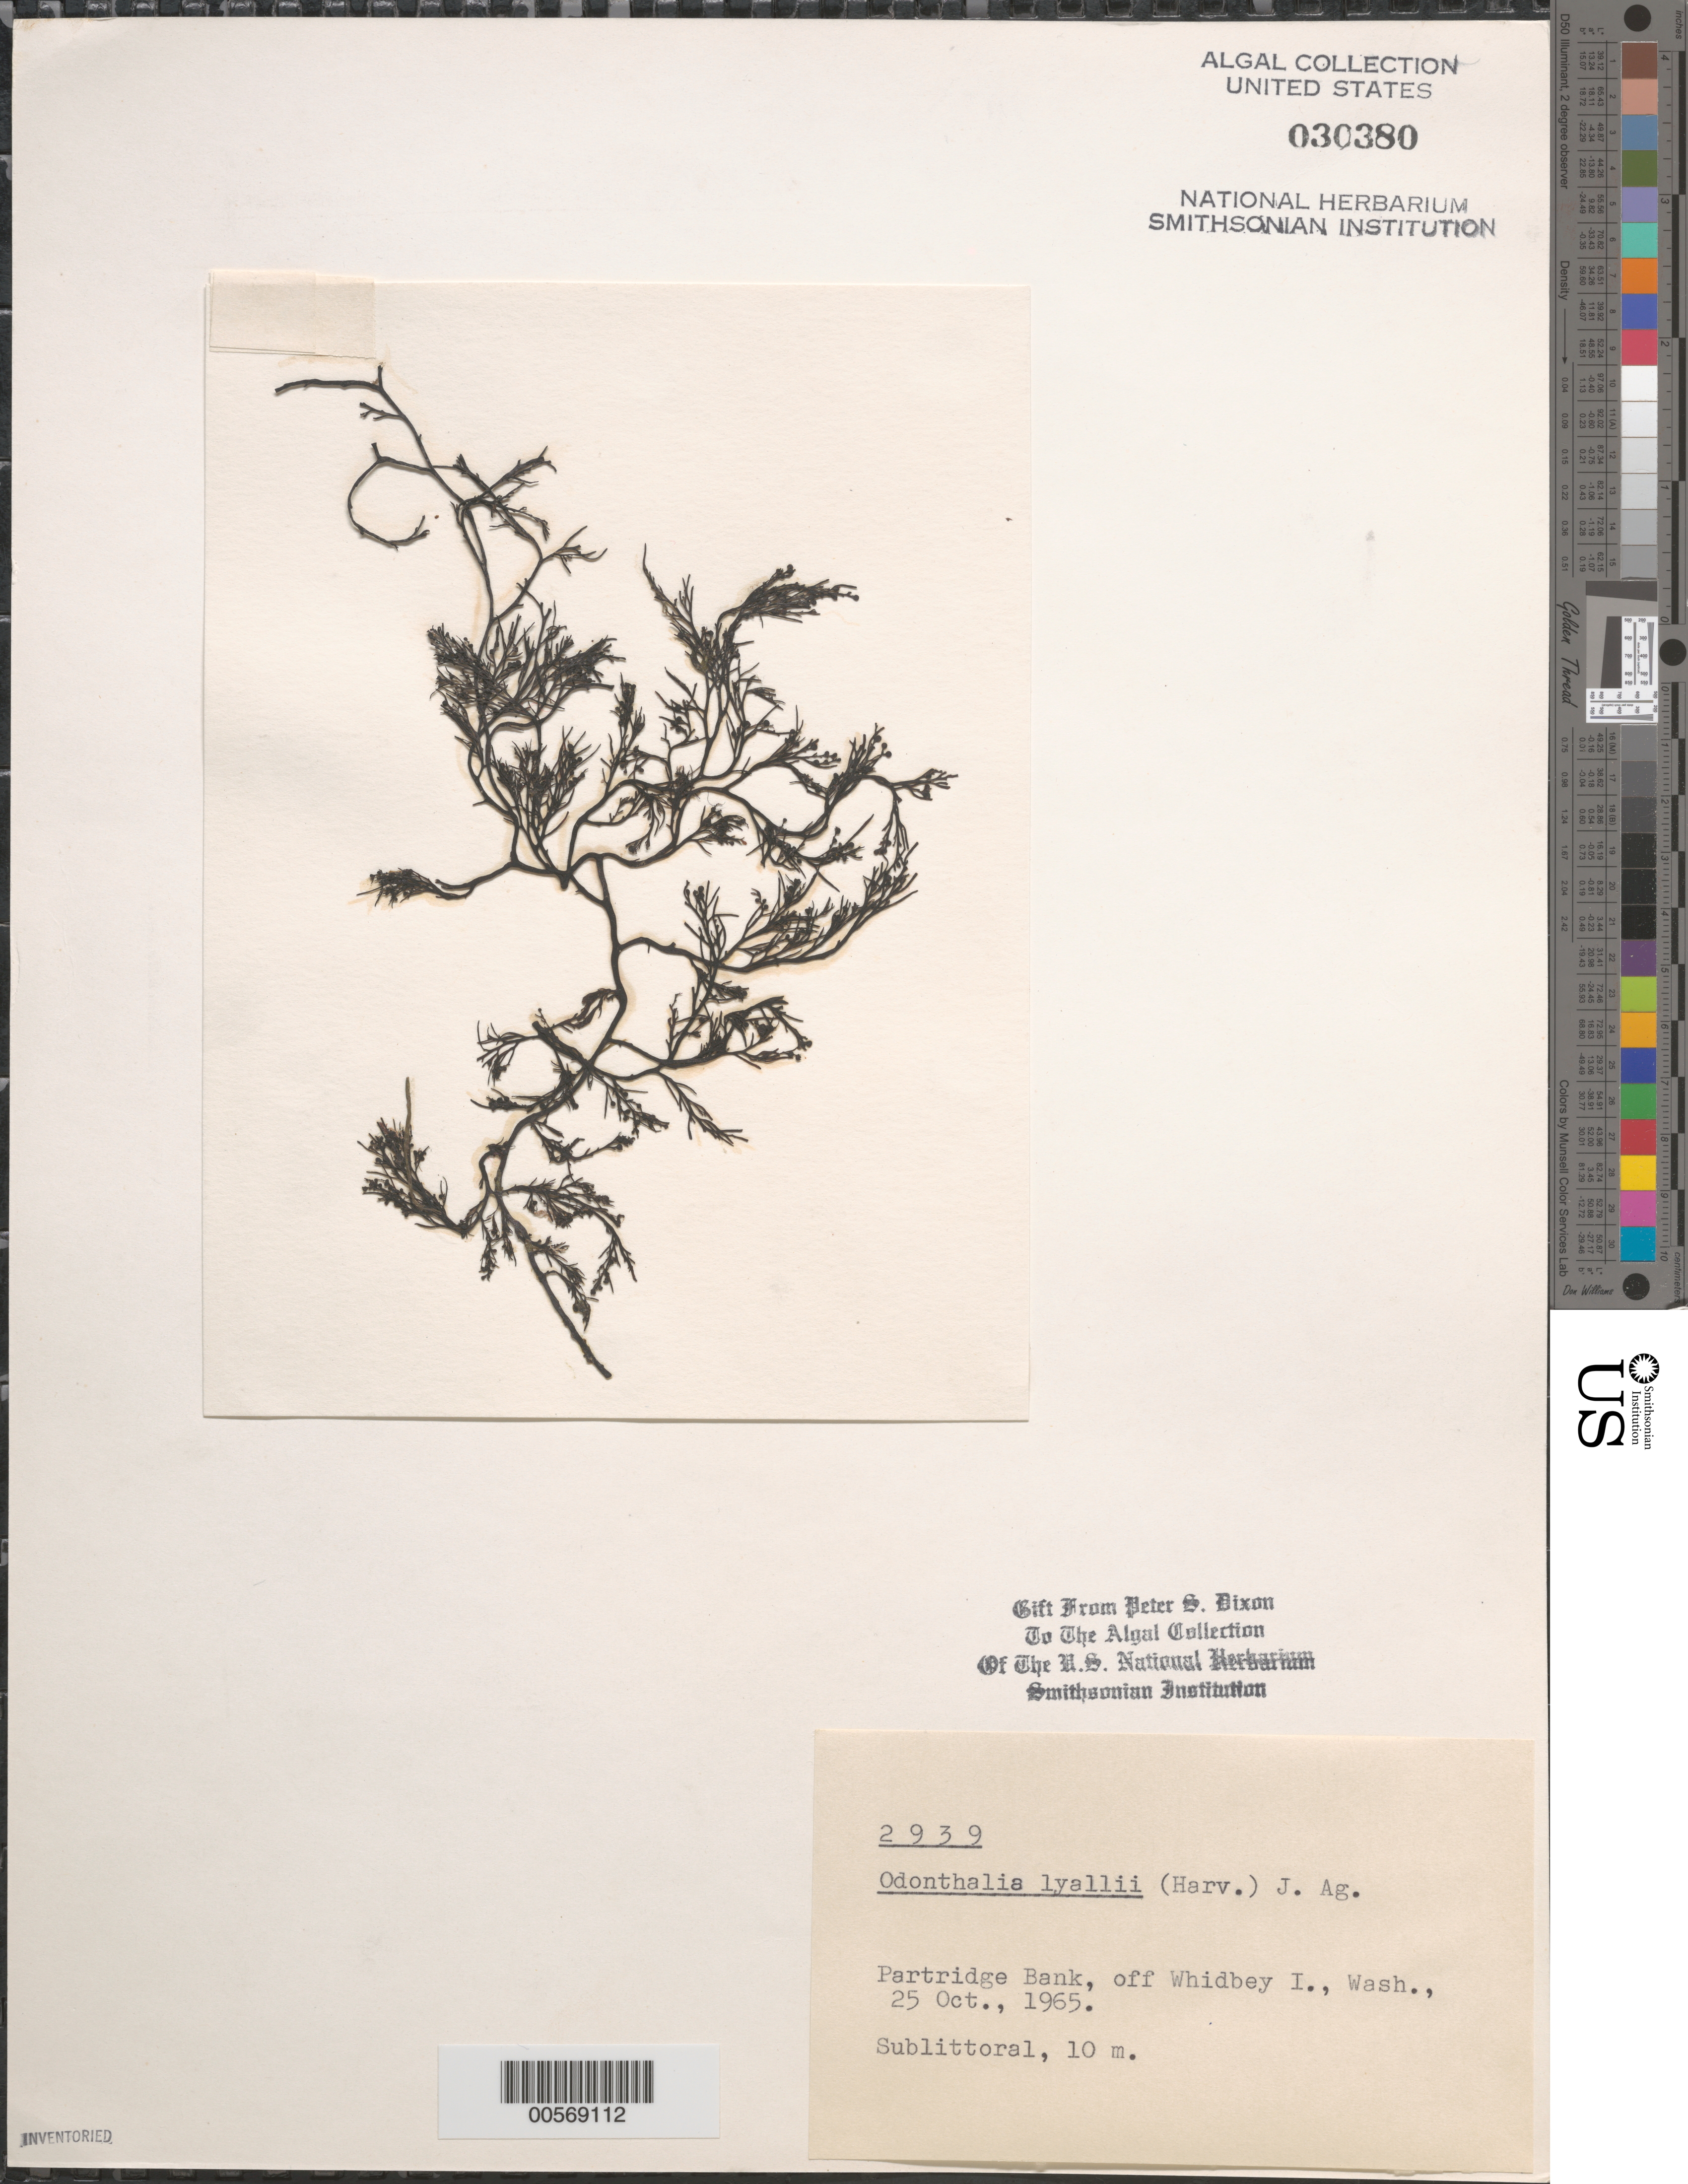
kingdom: Plantae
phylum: Rhodophyta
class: Florideophyceae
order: Ceramiales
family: Rhodomelaceae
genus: Odonthalia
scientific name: Odonthalia lyallii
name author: (Harv.) J. Agardh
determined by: Dixon, P. S.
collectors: P. S. Dixon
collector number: PSD 2939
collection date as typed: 25 Oct 1965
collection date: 1965-10-25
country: United States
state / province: Washington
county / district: Island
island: Whidbey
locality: Partridge Bank, off Whidbey Island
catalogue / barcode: US 30380